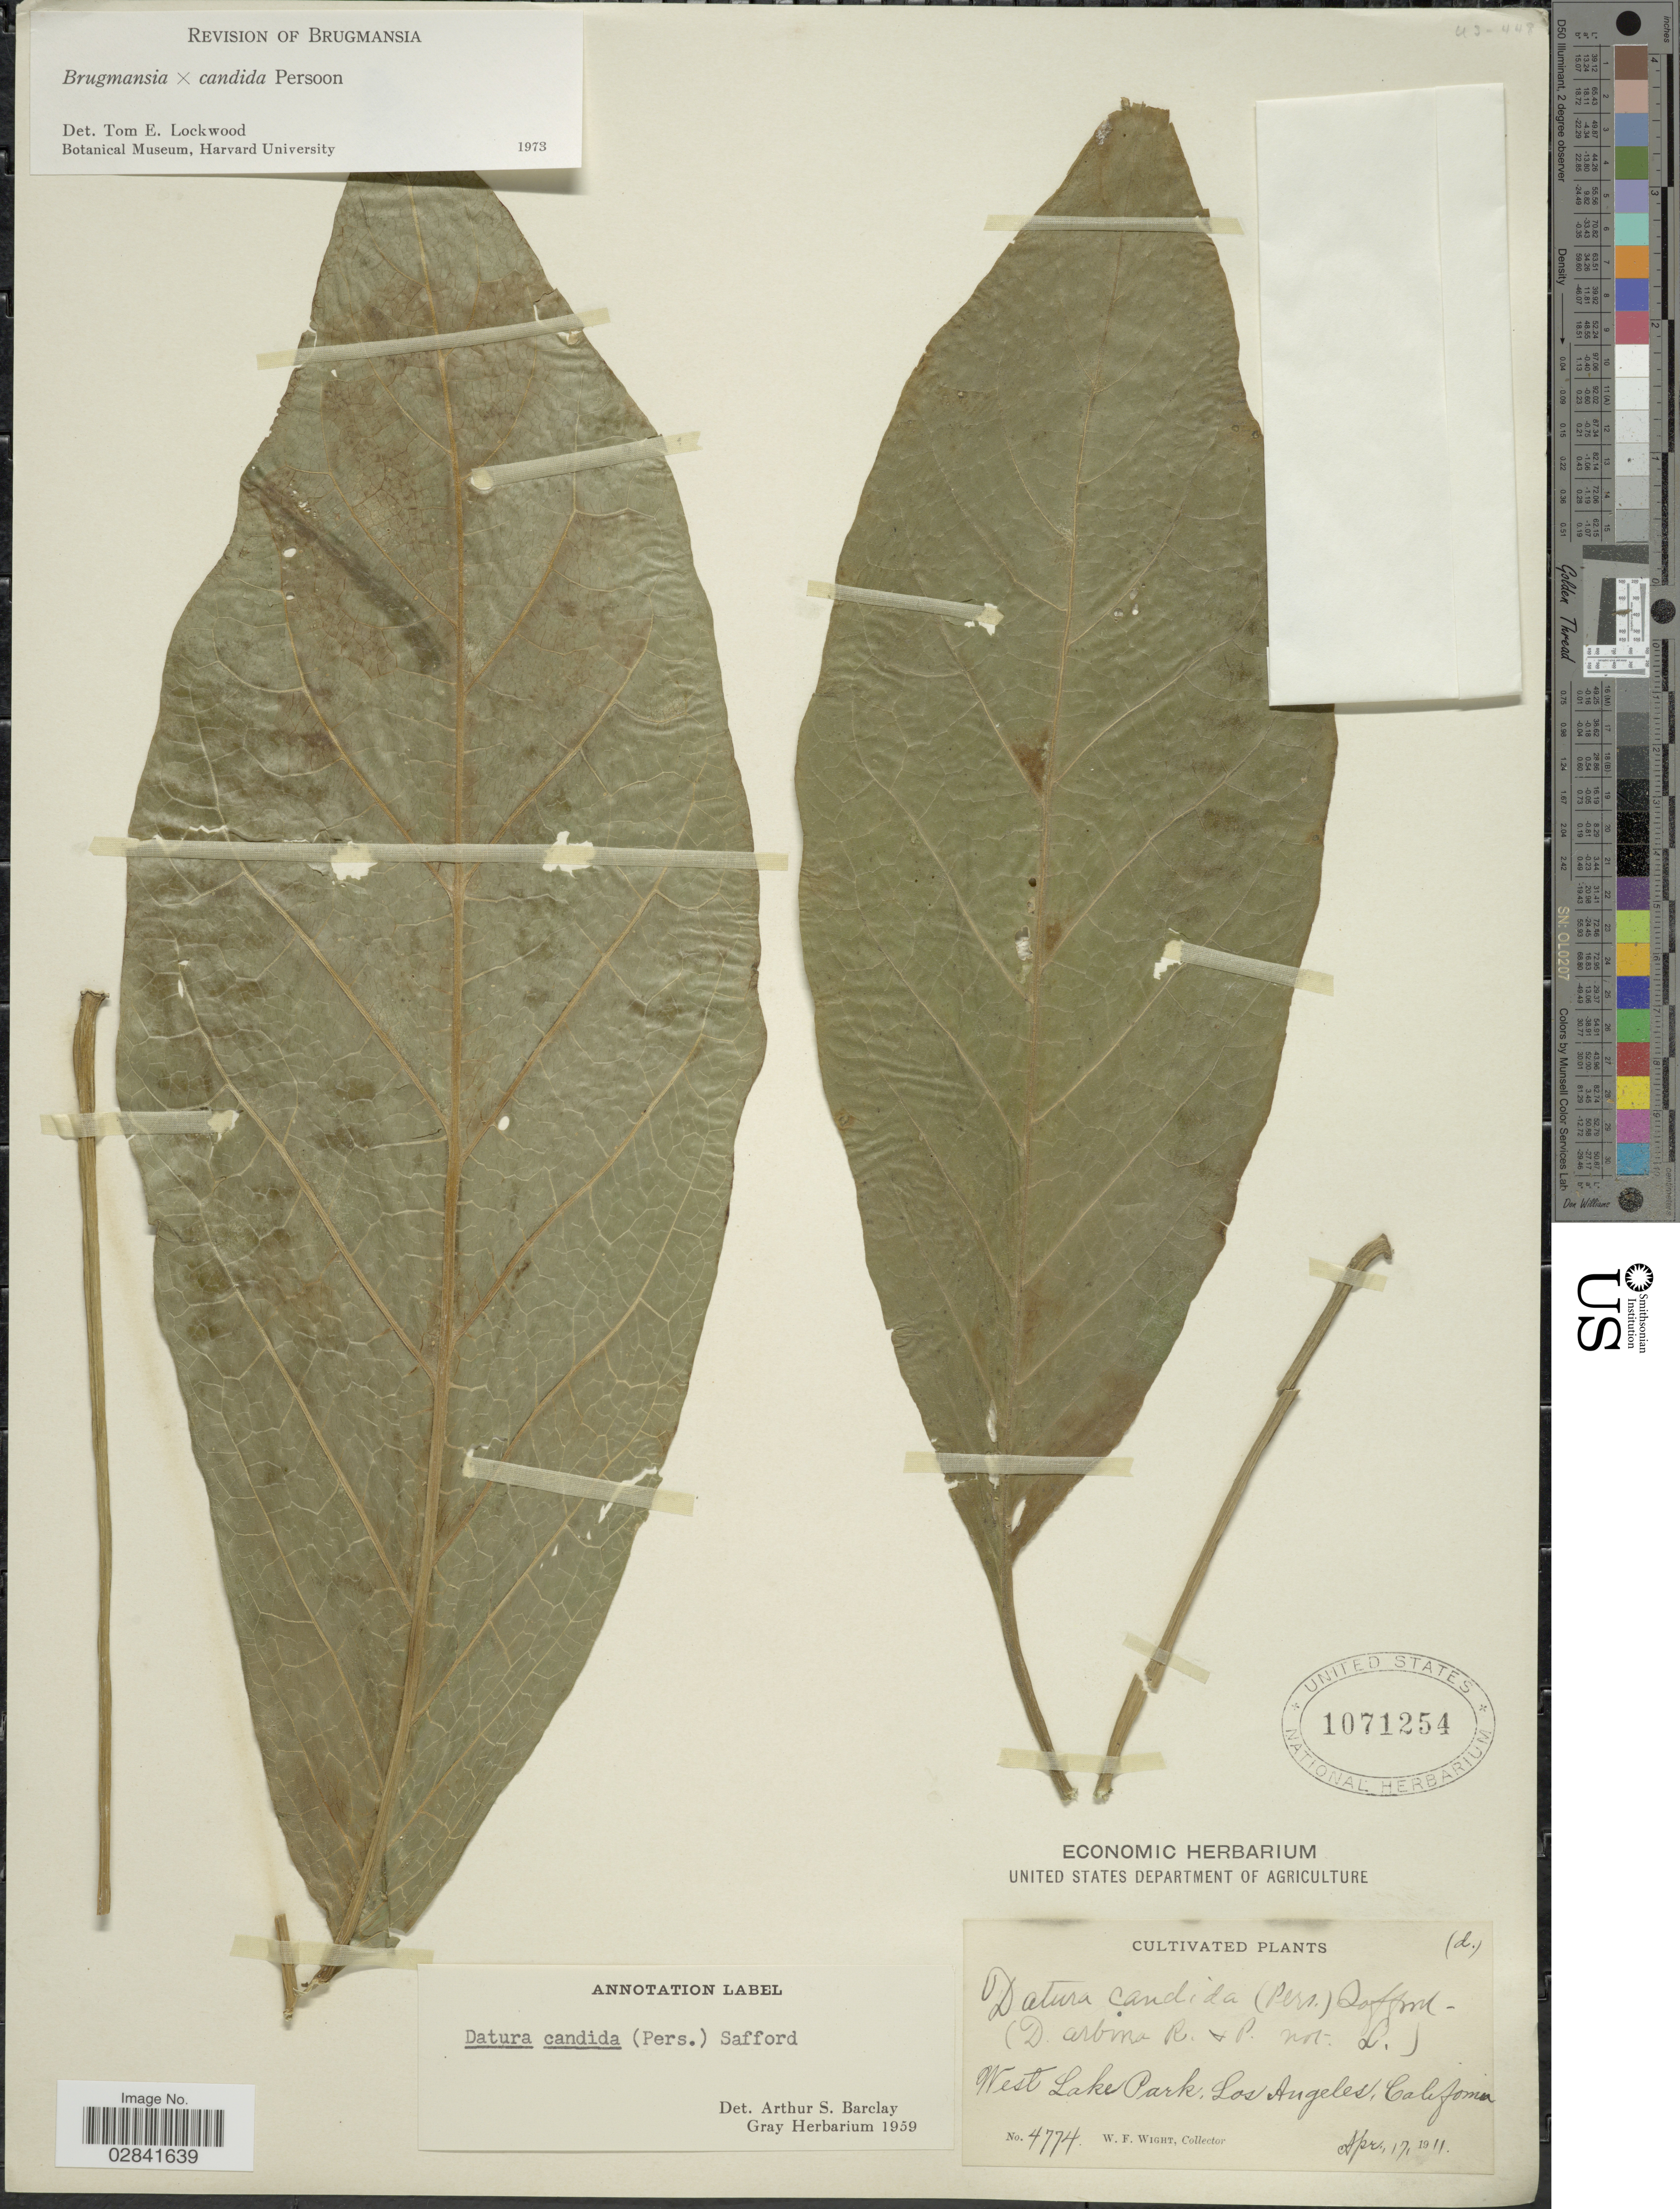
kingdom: Plantae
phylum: Tracheophyta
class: Magnoliopsida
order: Solanales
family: Solanaceae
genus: Brugmansia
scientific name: Brugmansia x candida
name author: Pers.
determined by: Lockwood, T. E.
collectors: W. Wight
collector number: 4774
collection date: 1911-04-17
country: United States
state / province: California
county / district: Los Angeles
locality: West Lake Park, Los Angeles.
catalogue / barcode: US 1071254